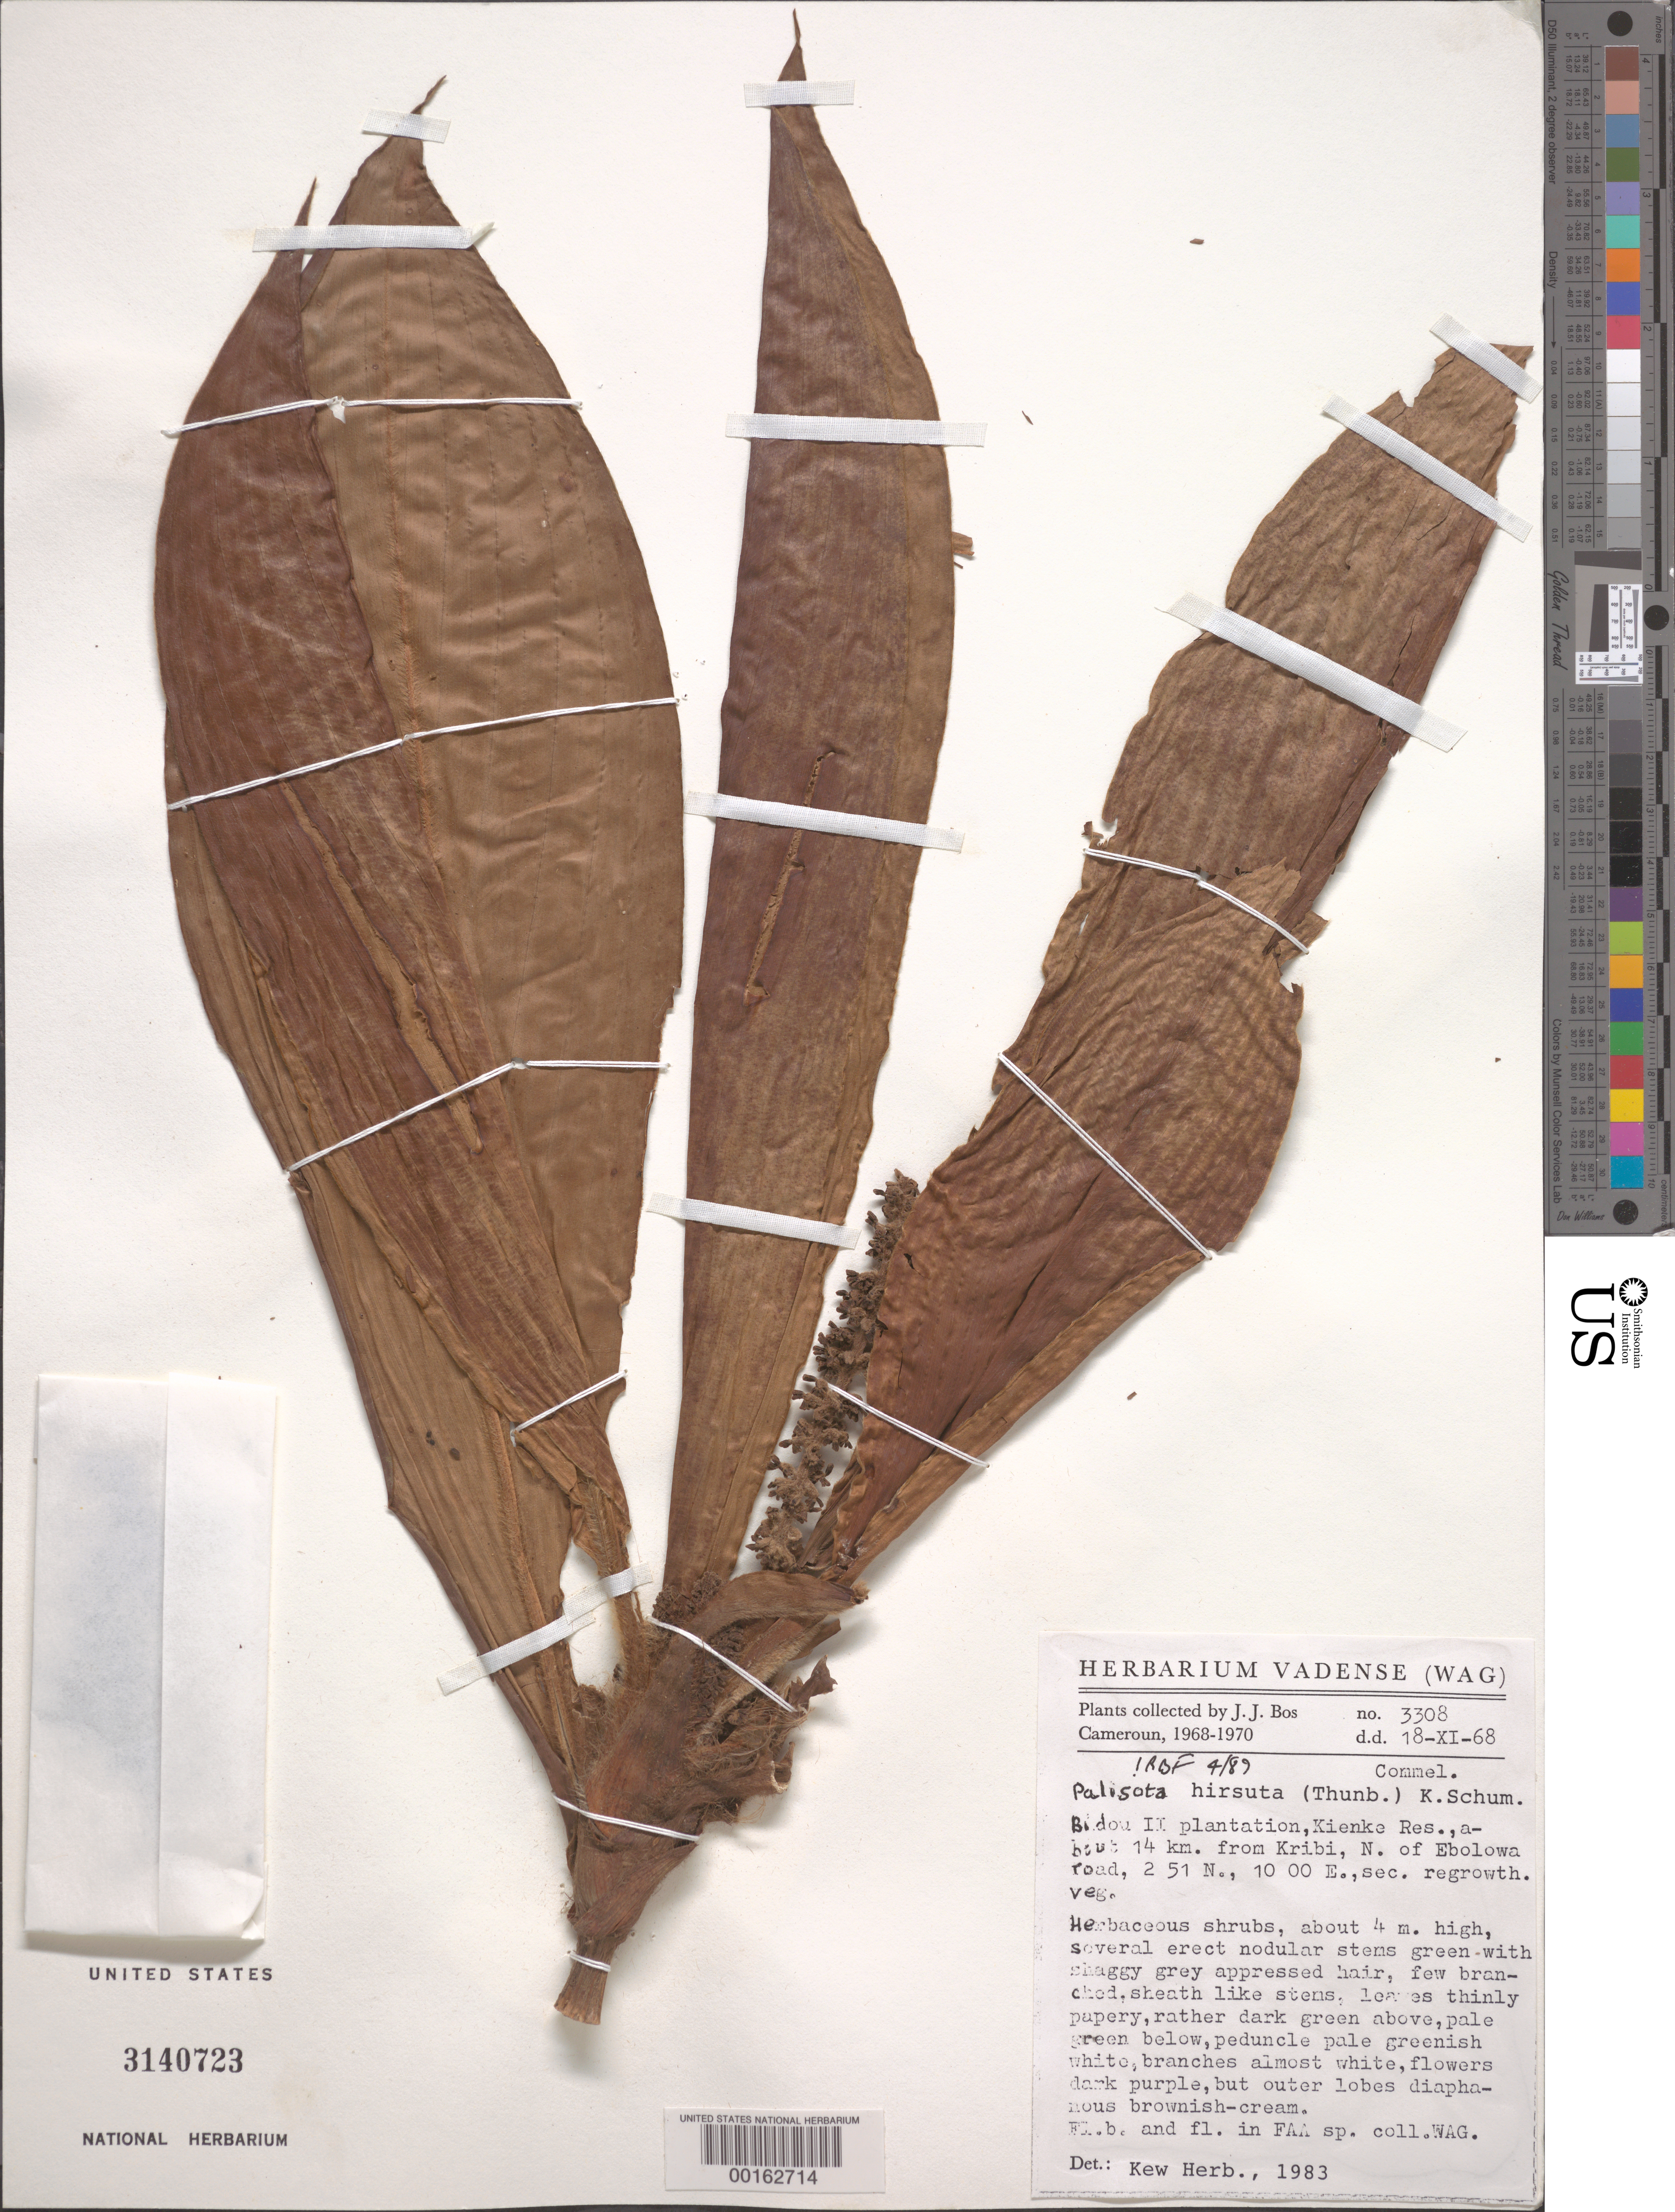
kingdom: Plantae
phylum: Tracheophyta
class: Liliopsida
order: Commelinales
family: Commelinaceae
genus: Palisota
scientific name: Palisota hirsuta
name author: (Thunb.) K. Schum.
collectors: J. J. Bos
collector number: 3308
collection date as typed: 18 Nov 1968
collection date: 1968-11-18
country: Cameroon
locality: Bidou ii plantation, kienke res.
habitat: Regrowth veg.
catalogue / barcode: US 3140723